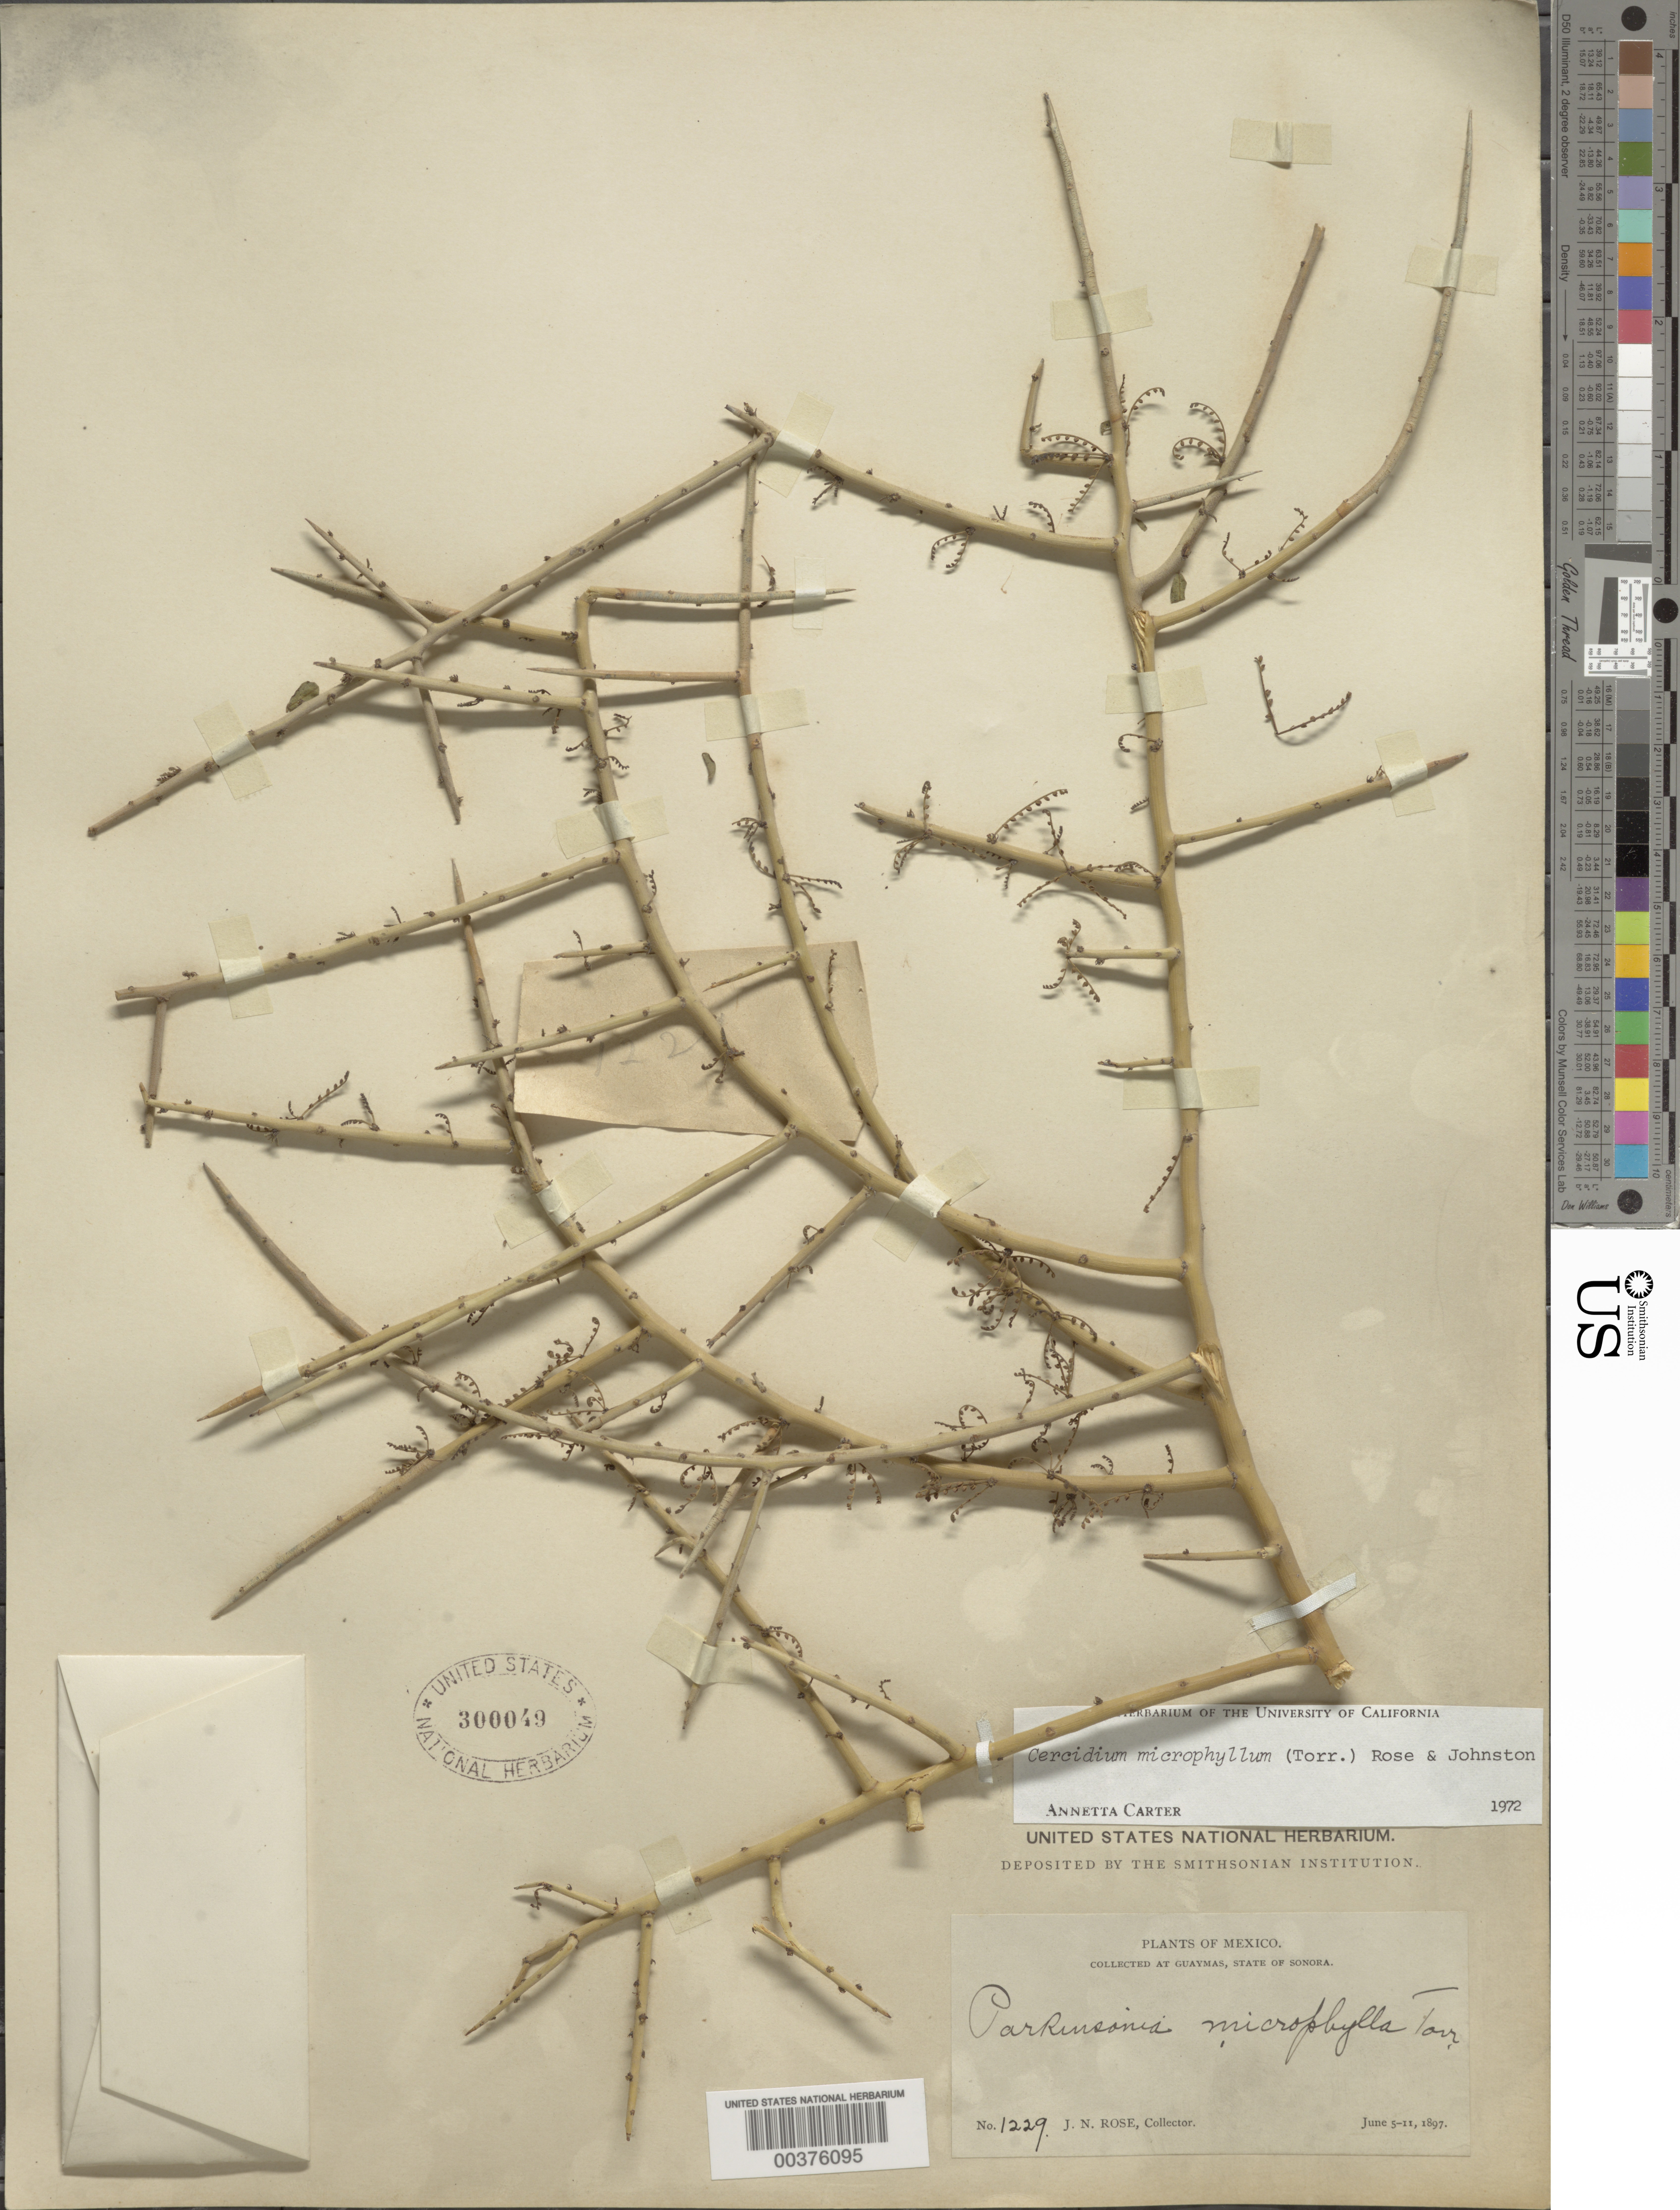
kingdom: Plantae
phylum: Tracheophyta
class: Magnoliopsida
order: Fabales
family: Fabaceae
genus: Parkinsonia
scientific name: Parkinsonia microphylla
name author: Torr.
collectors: J. N. Rose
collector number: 1229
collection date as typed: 05 Jun 1897 to 11 Jun 1897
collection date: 1897-06-05/1897-06-11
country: Mexico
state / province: Sonora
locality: Guaymas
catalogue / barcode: US 300049